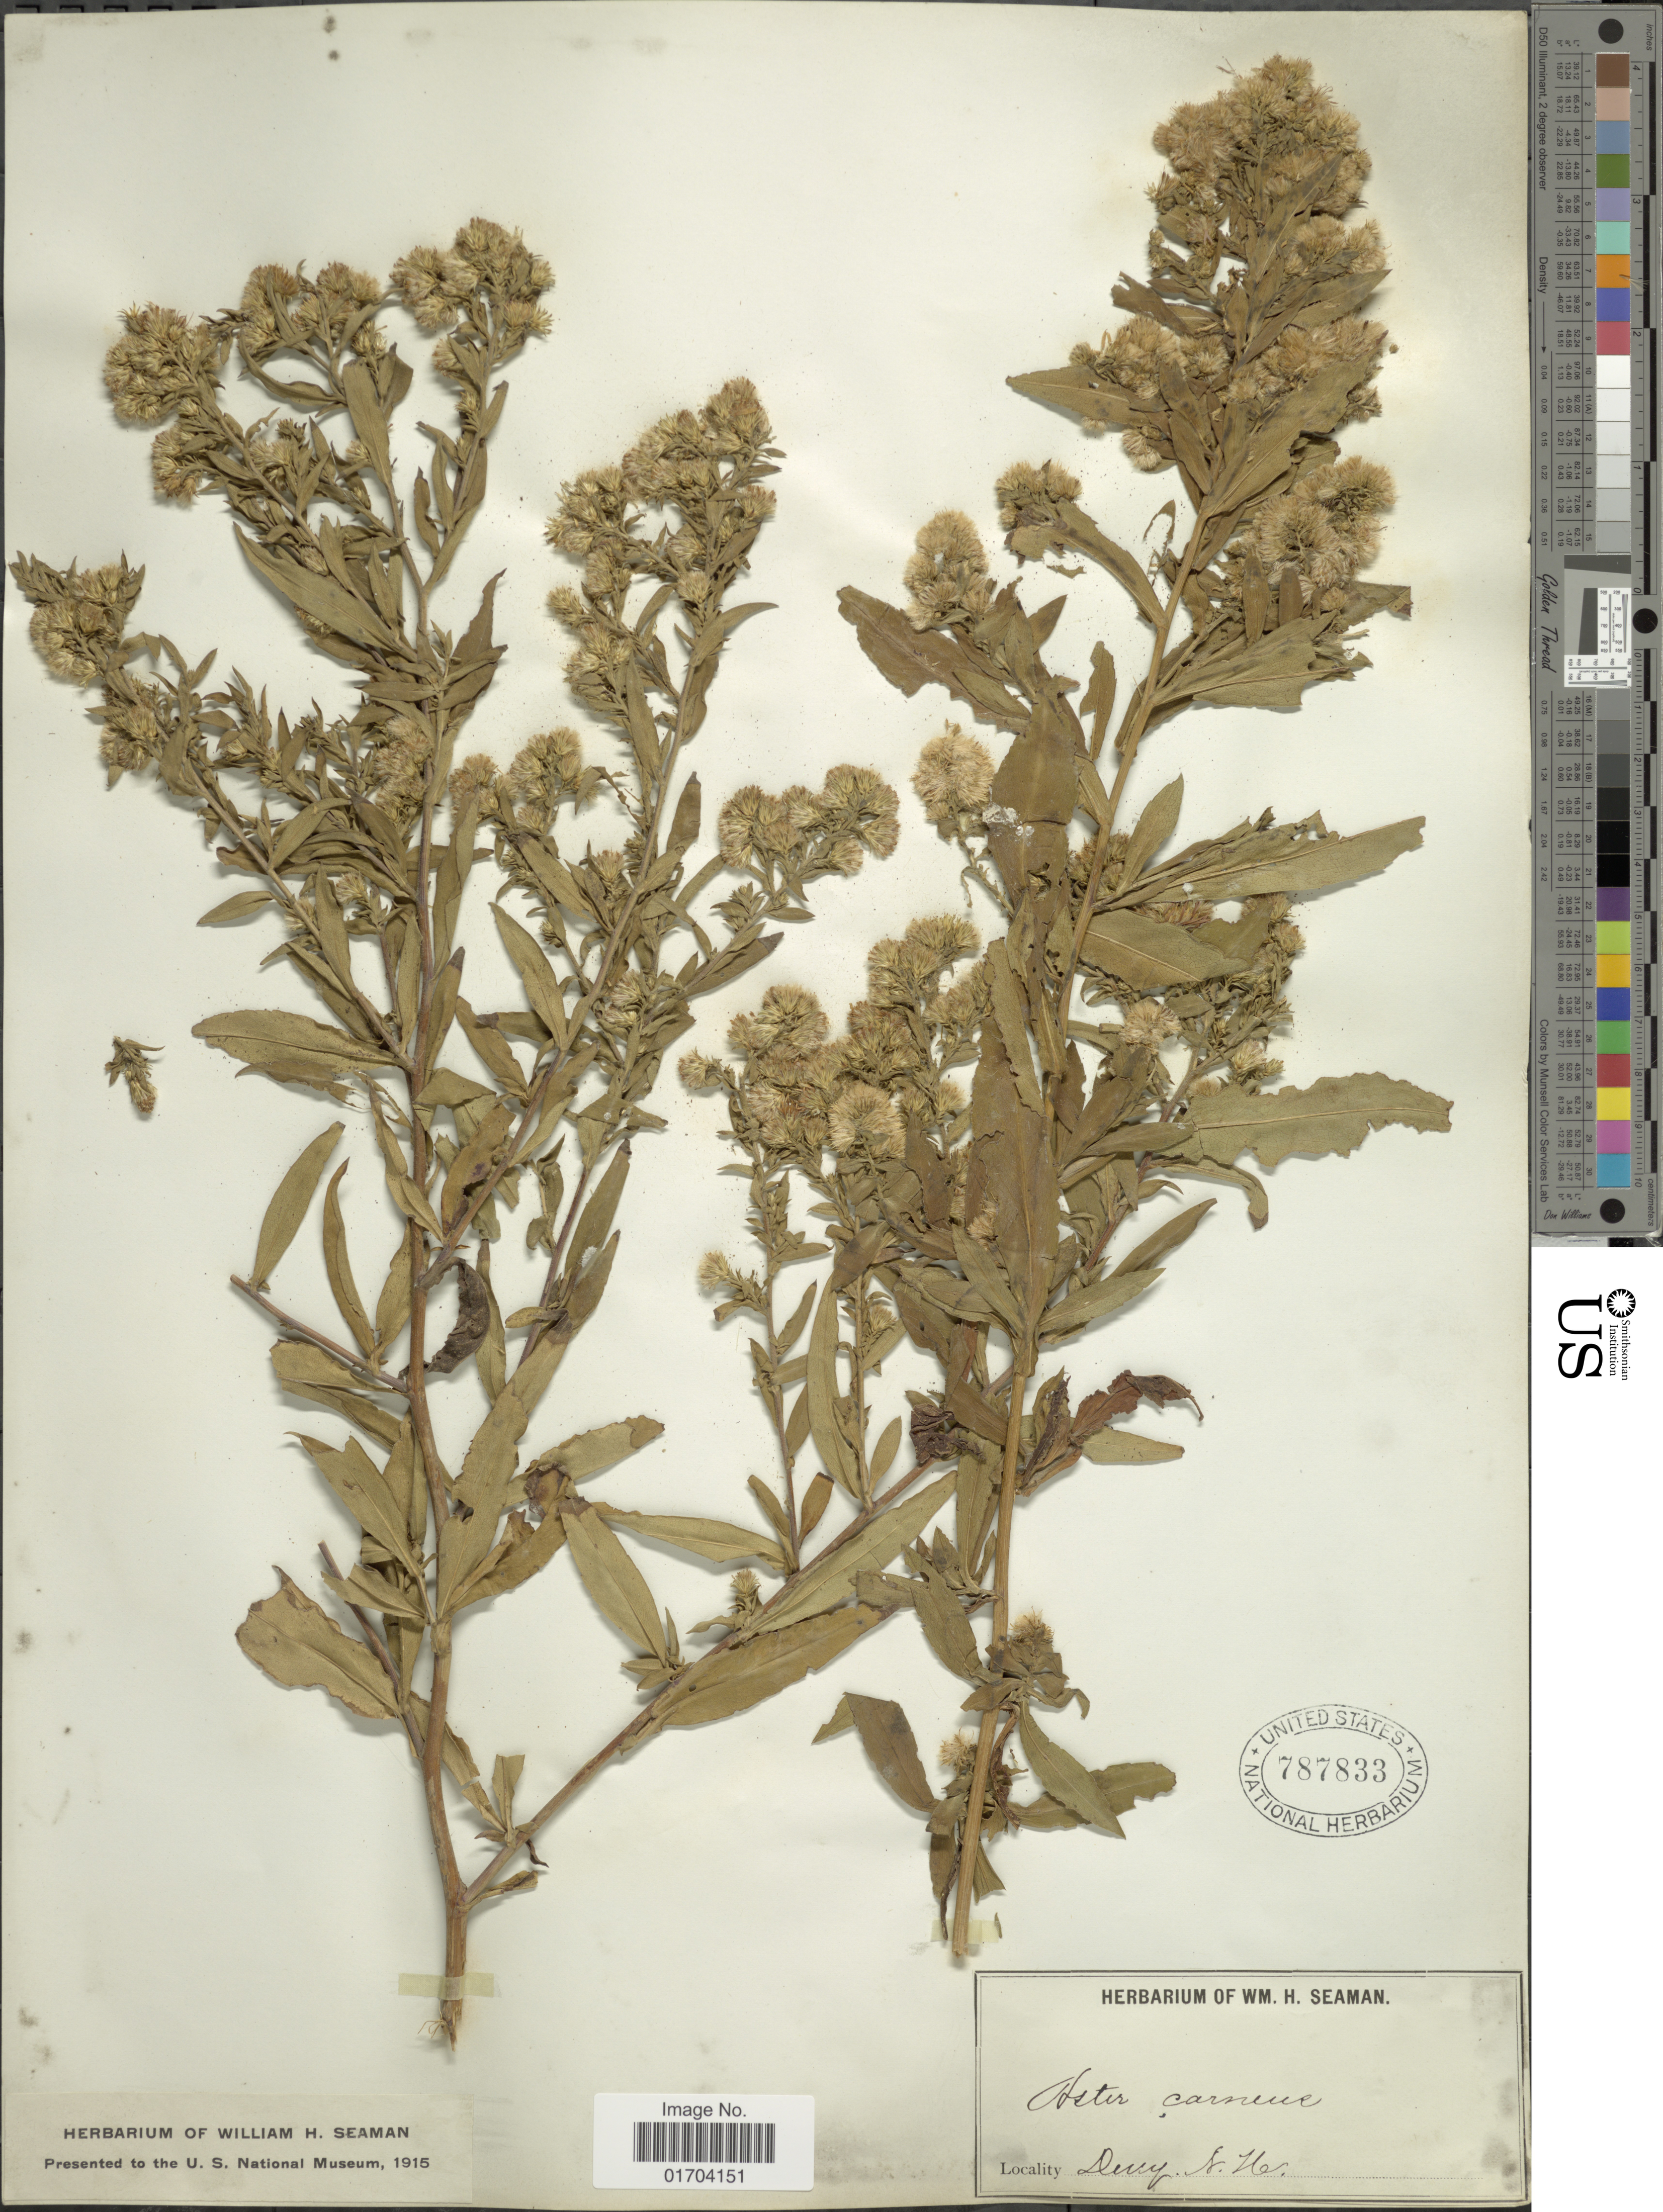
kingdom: Plantae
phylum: Tracheophyta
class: Magnoliopsida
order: Asterales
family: Asteraceae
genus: Symphyotrichum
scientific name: Symphyotrichum sp.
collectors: ex herb. Seaman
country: United States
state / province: New Hampshire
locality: Derry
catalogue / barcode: US 787833